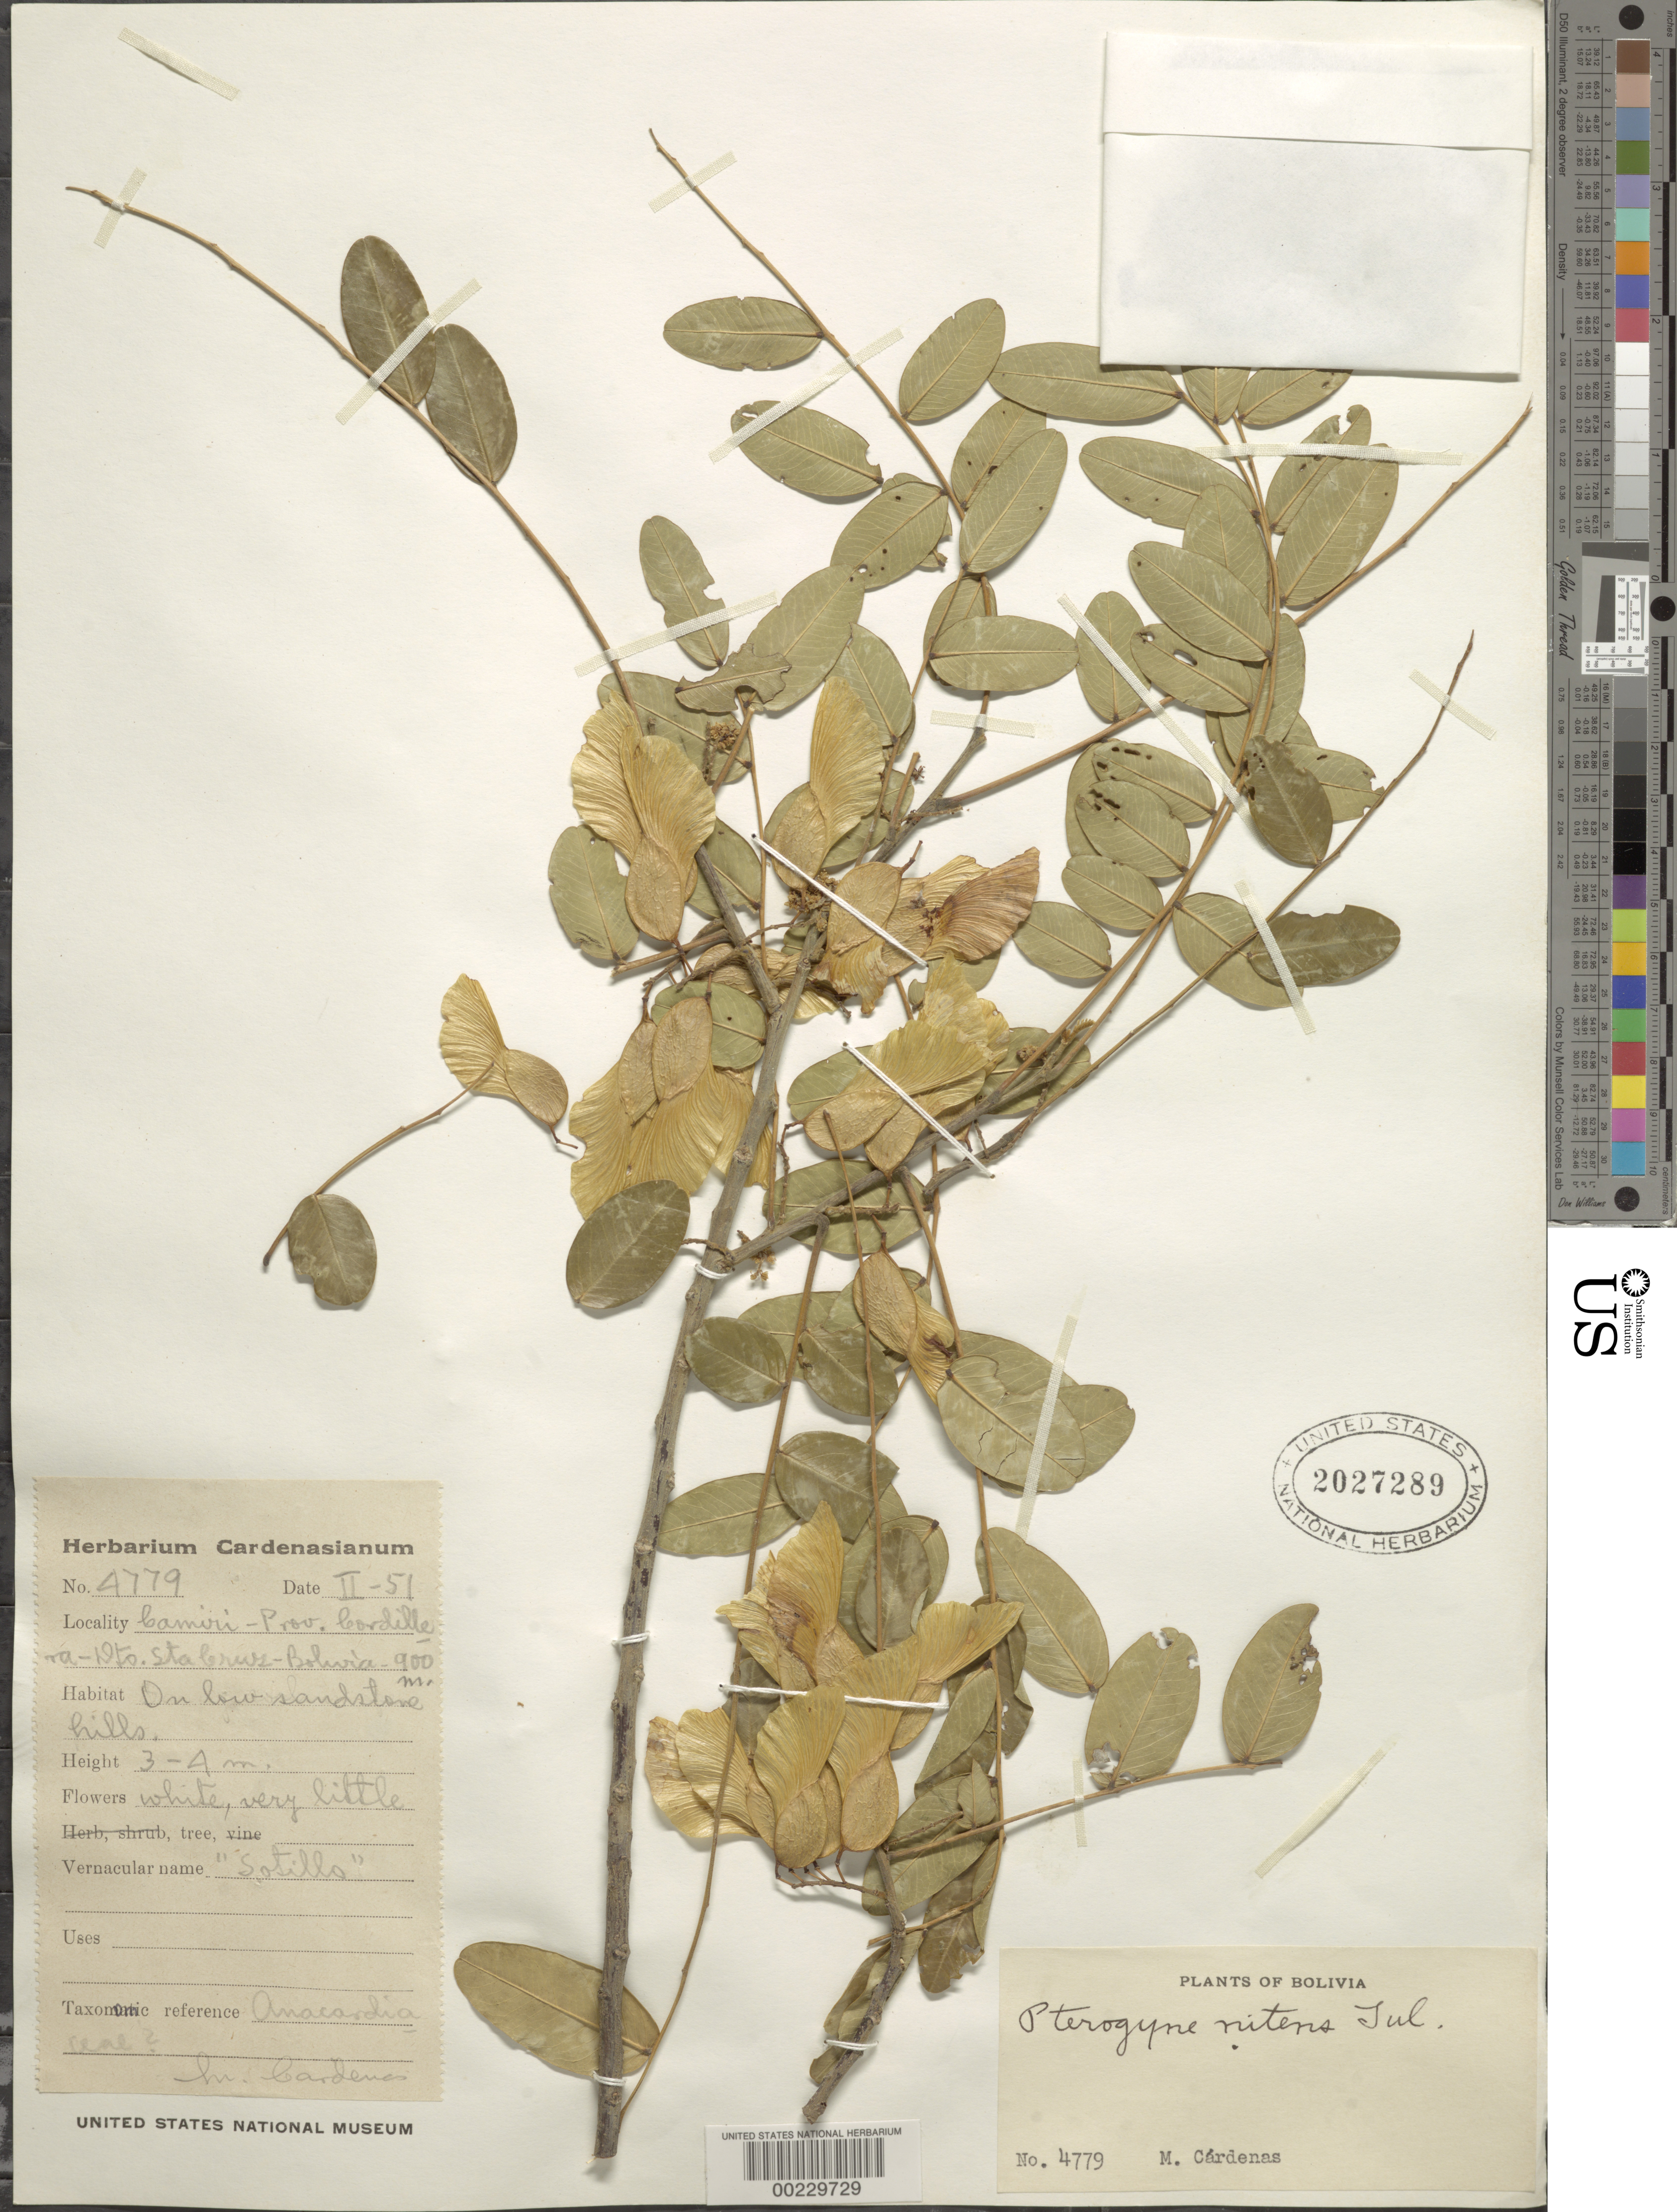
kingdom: Plantae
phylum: Tracheophyta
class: Magnoliopsida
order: Fabales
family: Fabaceae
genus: Pterogyne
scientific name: Pterogyne nitens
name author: Tul.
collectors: M. Cárdenas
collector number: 4779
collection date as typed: Feb 1951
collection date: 1951-02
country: Bolivia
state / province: Santa Cruz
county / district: Cordillera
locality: Camiri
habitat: On low sandstone hills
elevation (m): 900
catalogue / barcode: US 2027289